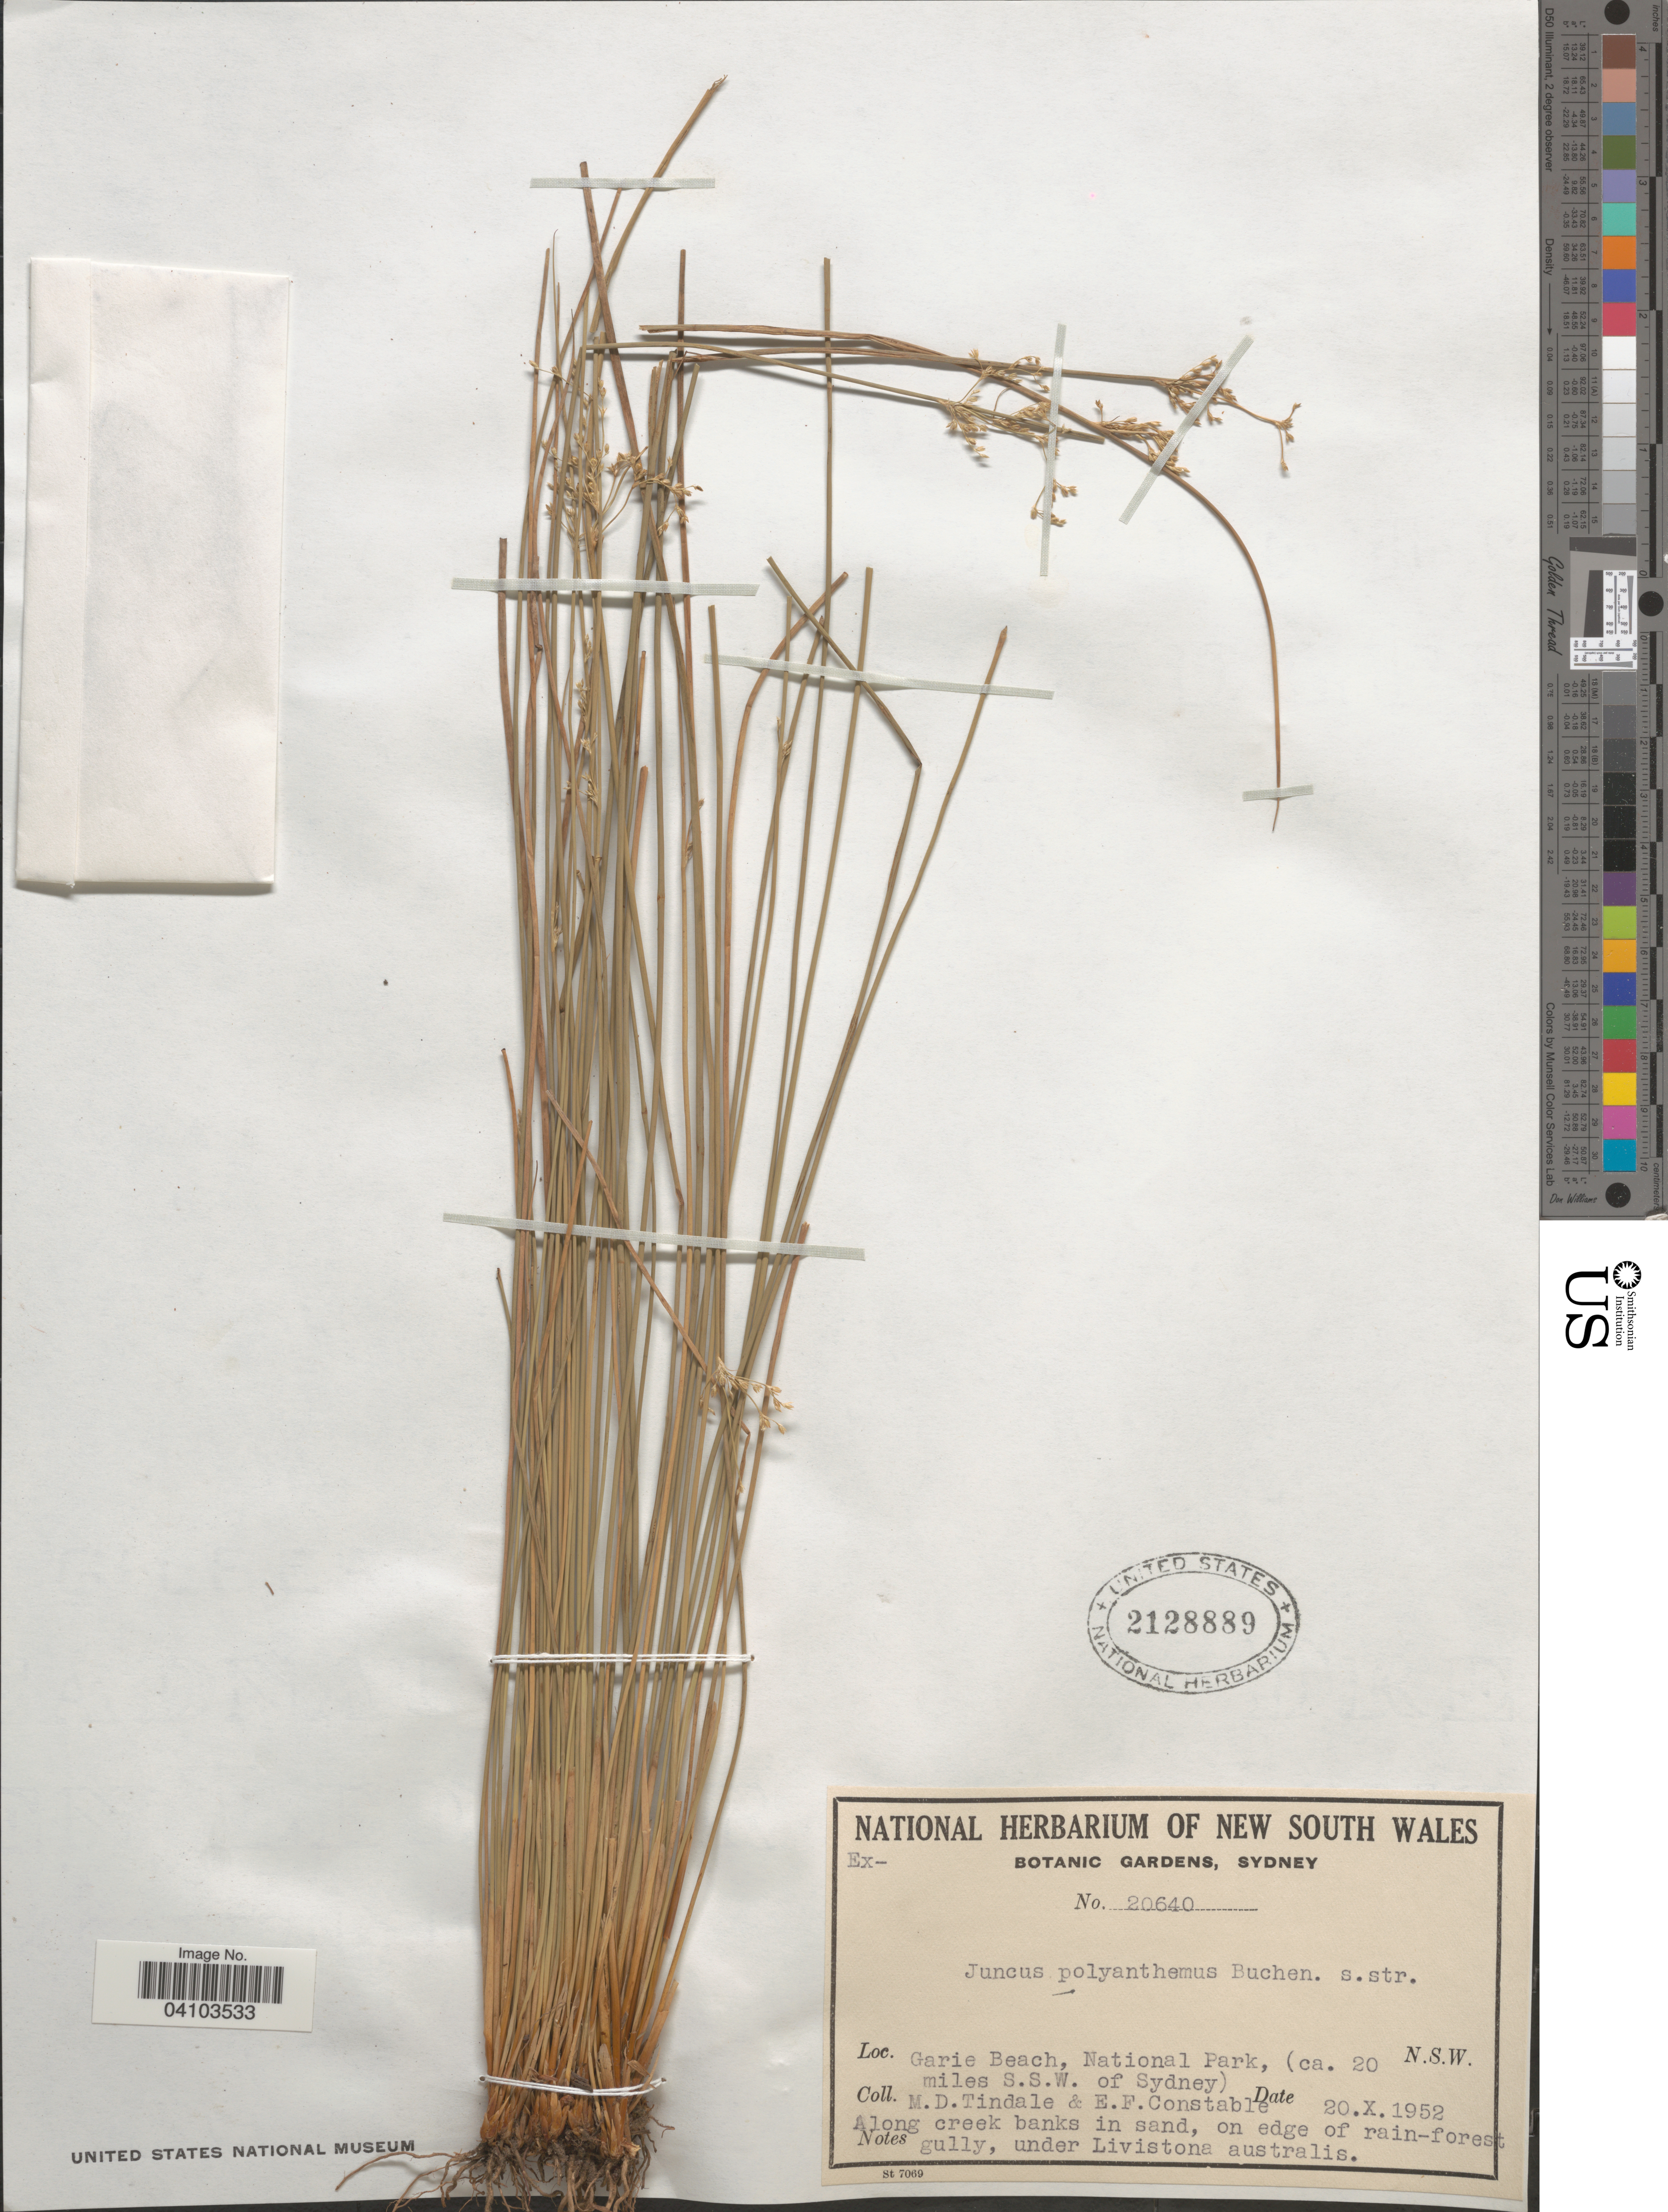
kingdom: Plantae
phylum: Tracheophyta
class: Liliopsida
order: Poales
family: Juncaceae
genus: Juncus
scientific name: Juncus polyanthemos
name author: Buchenau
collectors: M. D. Tindale & E. F. Constable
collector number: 20640?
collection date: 1952-10-20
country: Australia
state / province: New South Wales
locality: Garie Beach, National Park, (ca. 20 miles S.S.W. of Sydney).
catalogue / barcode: US 2128889